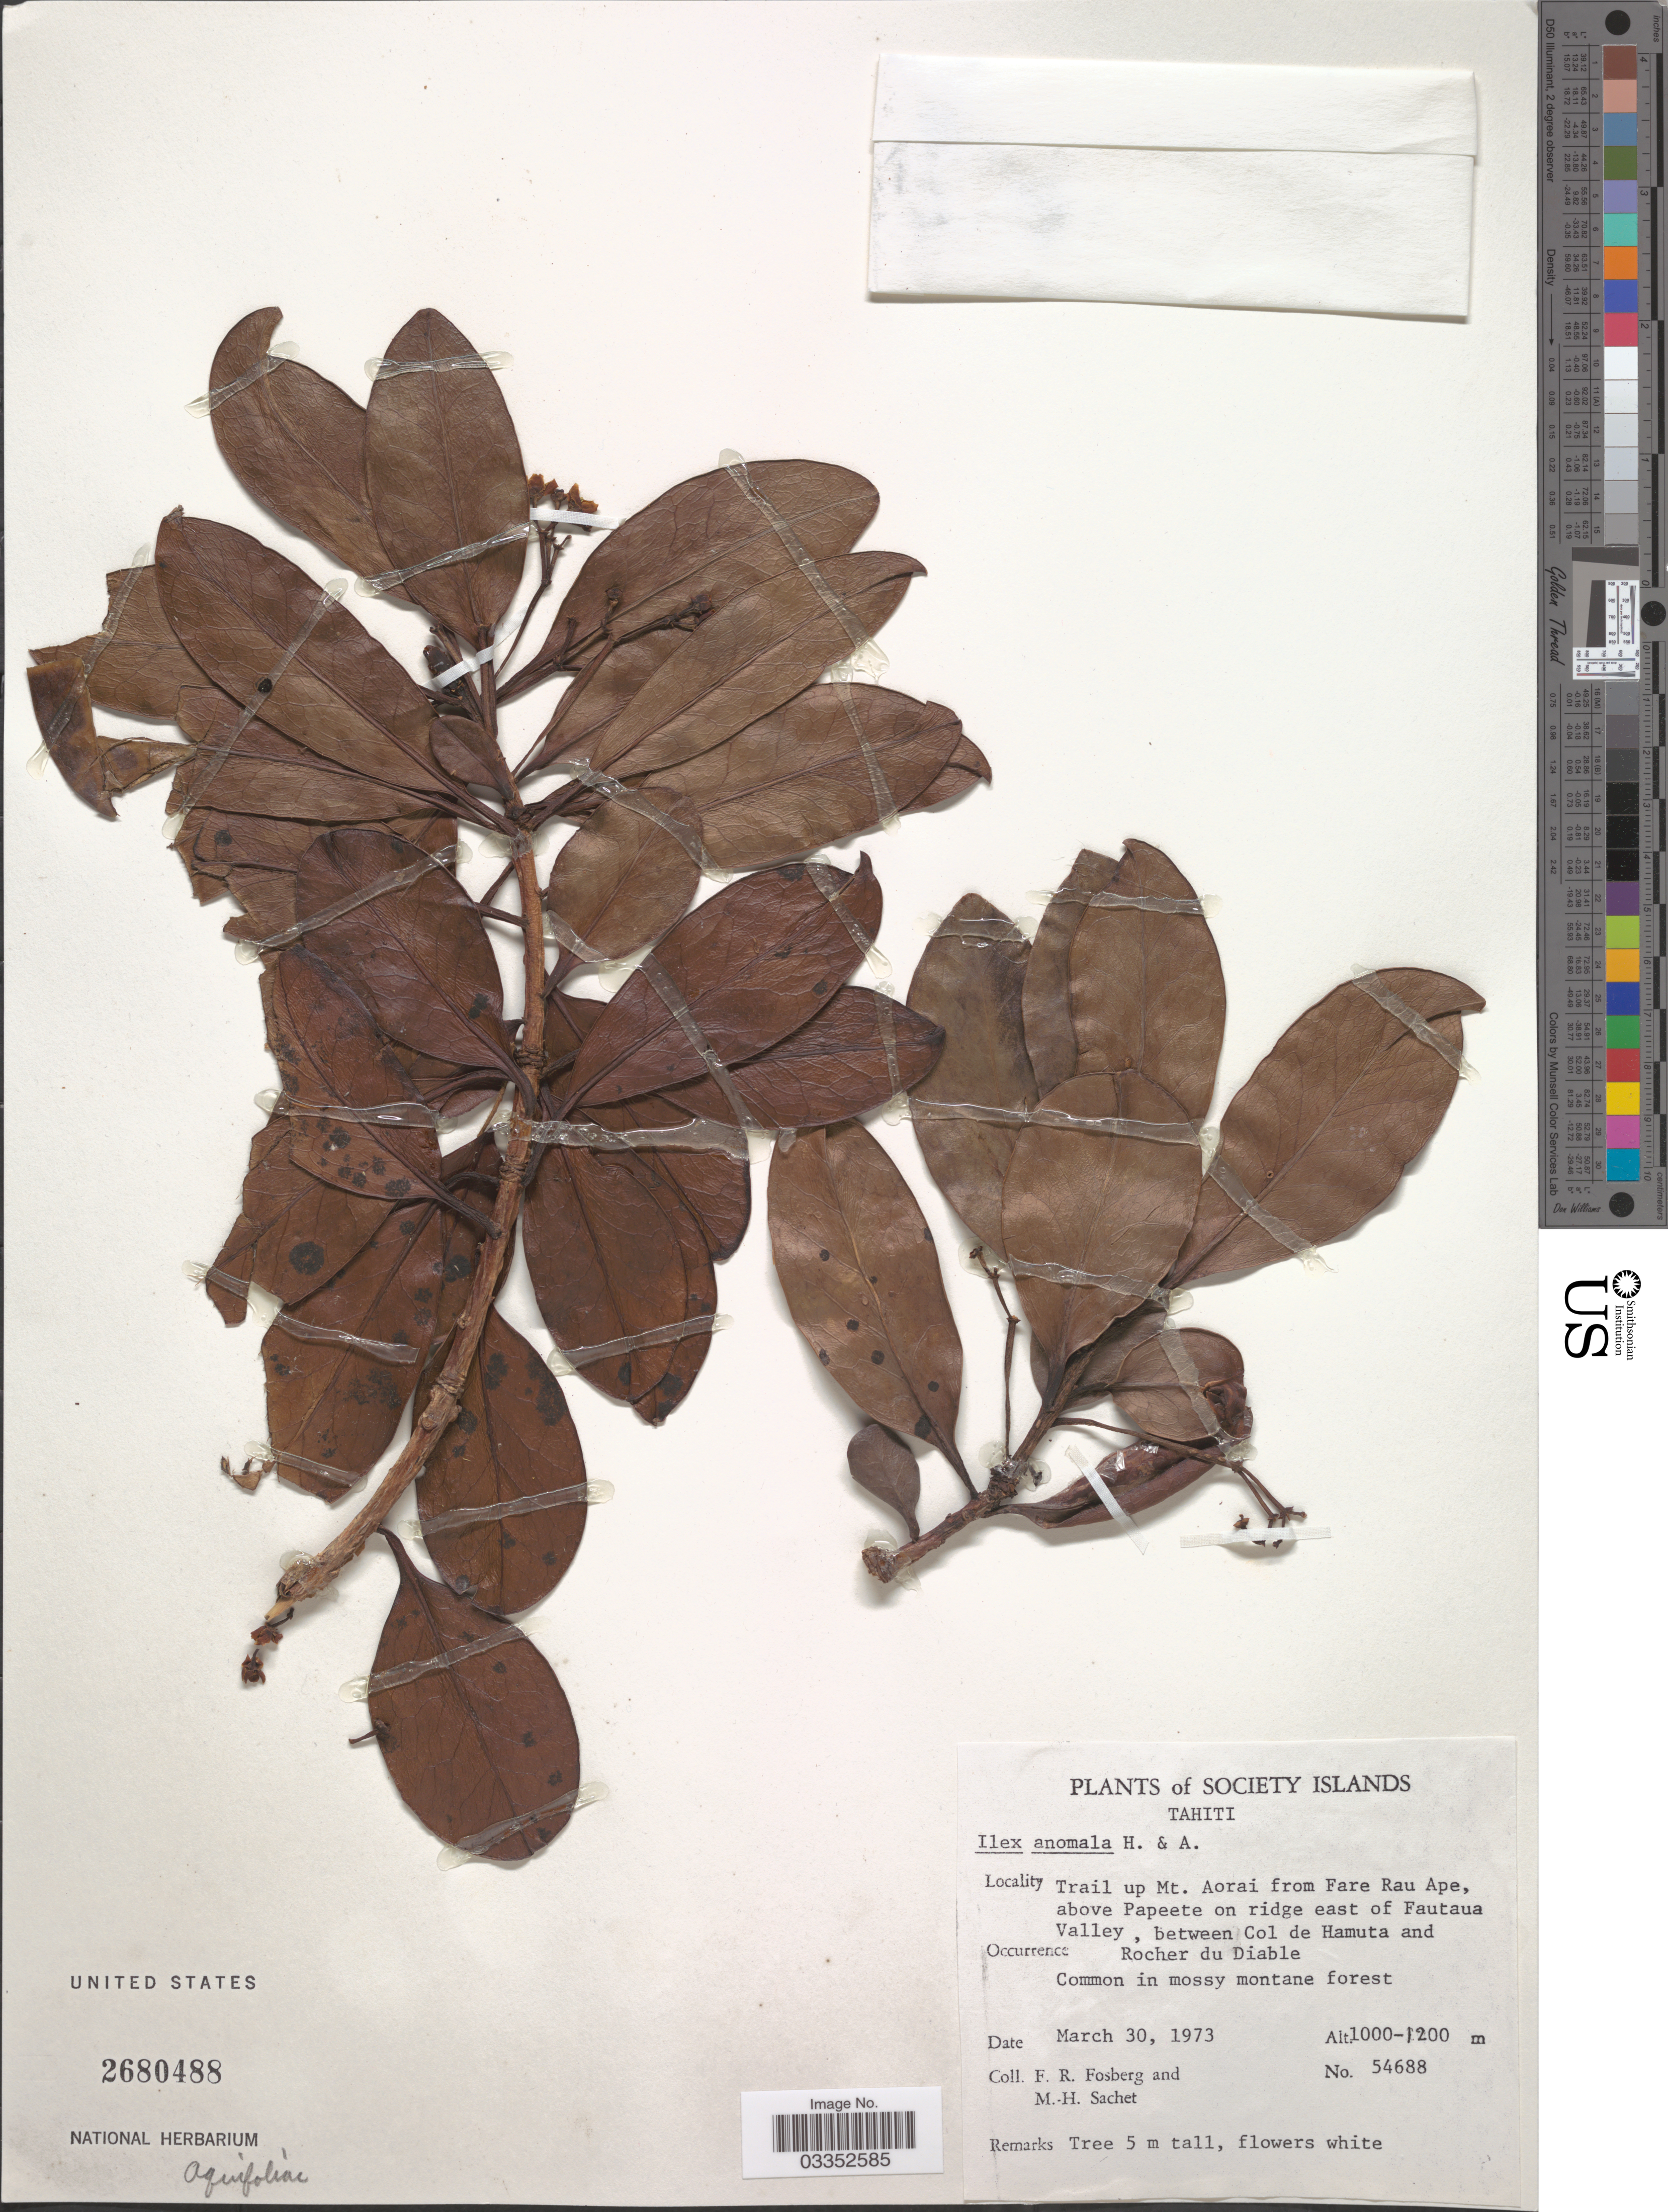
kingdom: Plantae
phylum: Tracheophyta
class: Magnoliopsida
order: Aquifoliales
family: Aquifoliaceae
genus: Ilex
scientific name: Ilex anomala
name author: Hook. & Arn.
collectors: F. R. Fosberg & M.-H. Sachet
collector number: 54688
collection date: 1973-03-30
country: French Polynesia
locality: Society Islands. Tahiti. Trail up Mt. Aorai from Fare Rau Ape, above Papeete on ridge east of Fautaua Valley, between Col de Hamuta and Rocher du Diable.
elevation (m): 1000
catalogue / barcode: US 2680488